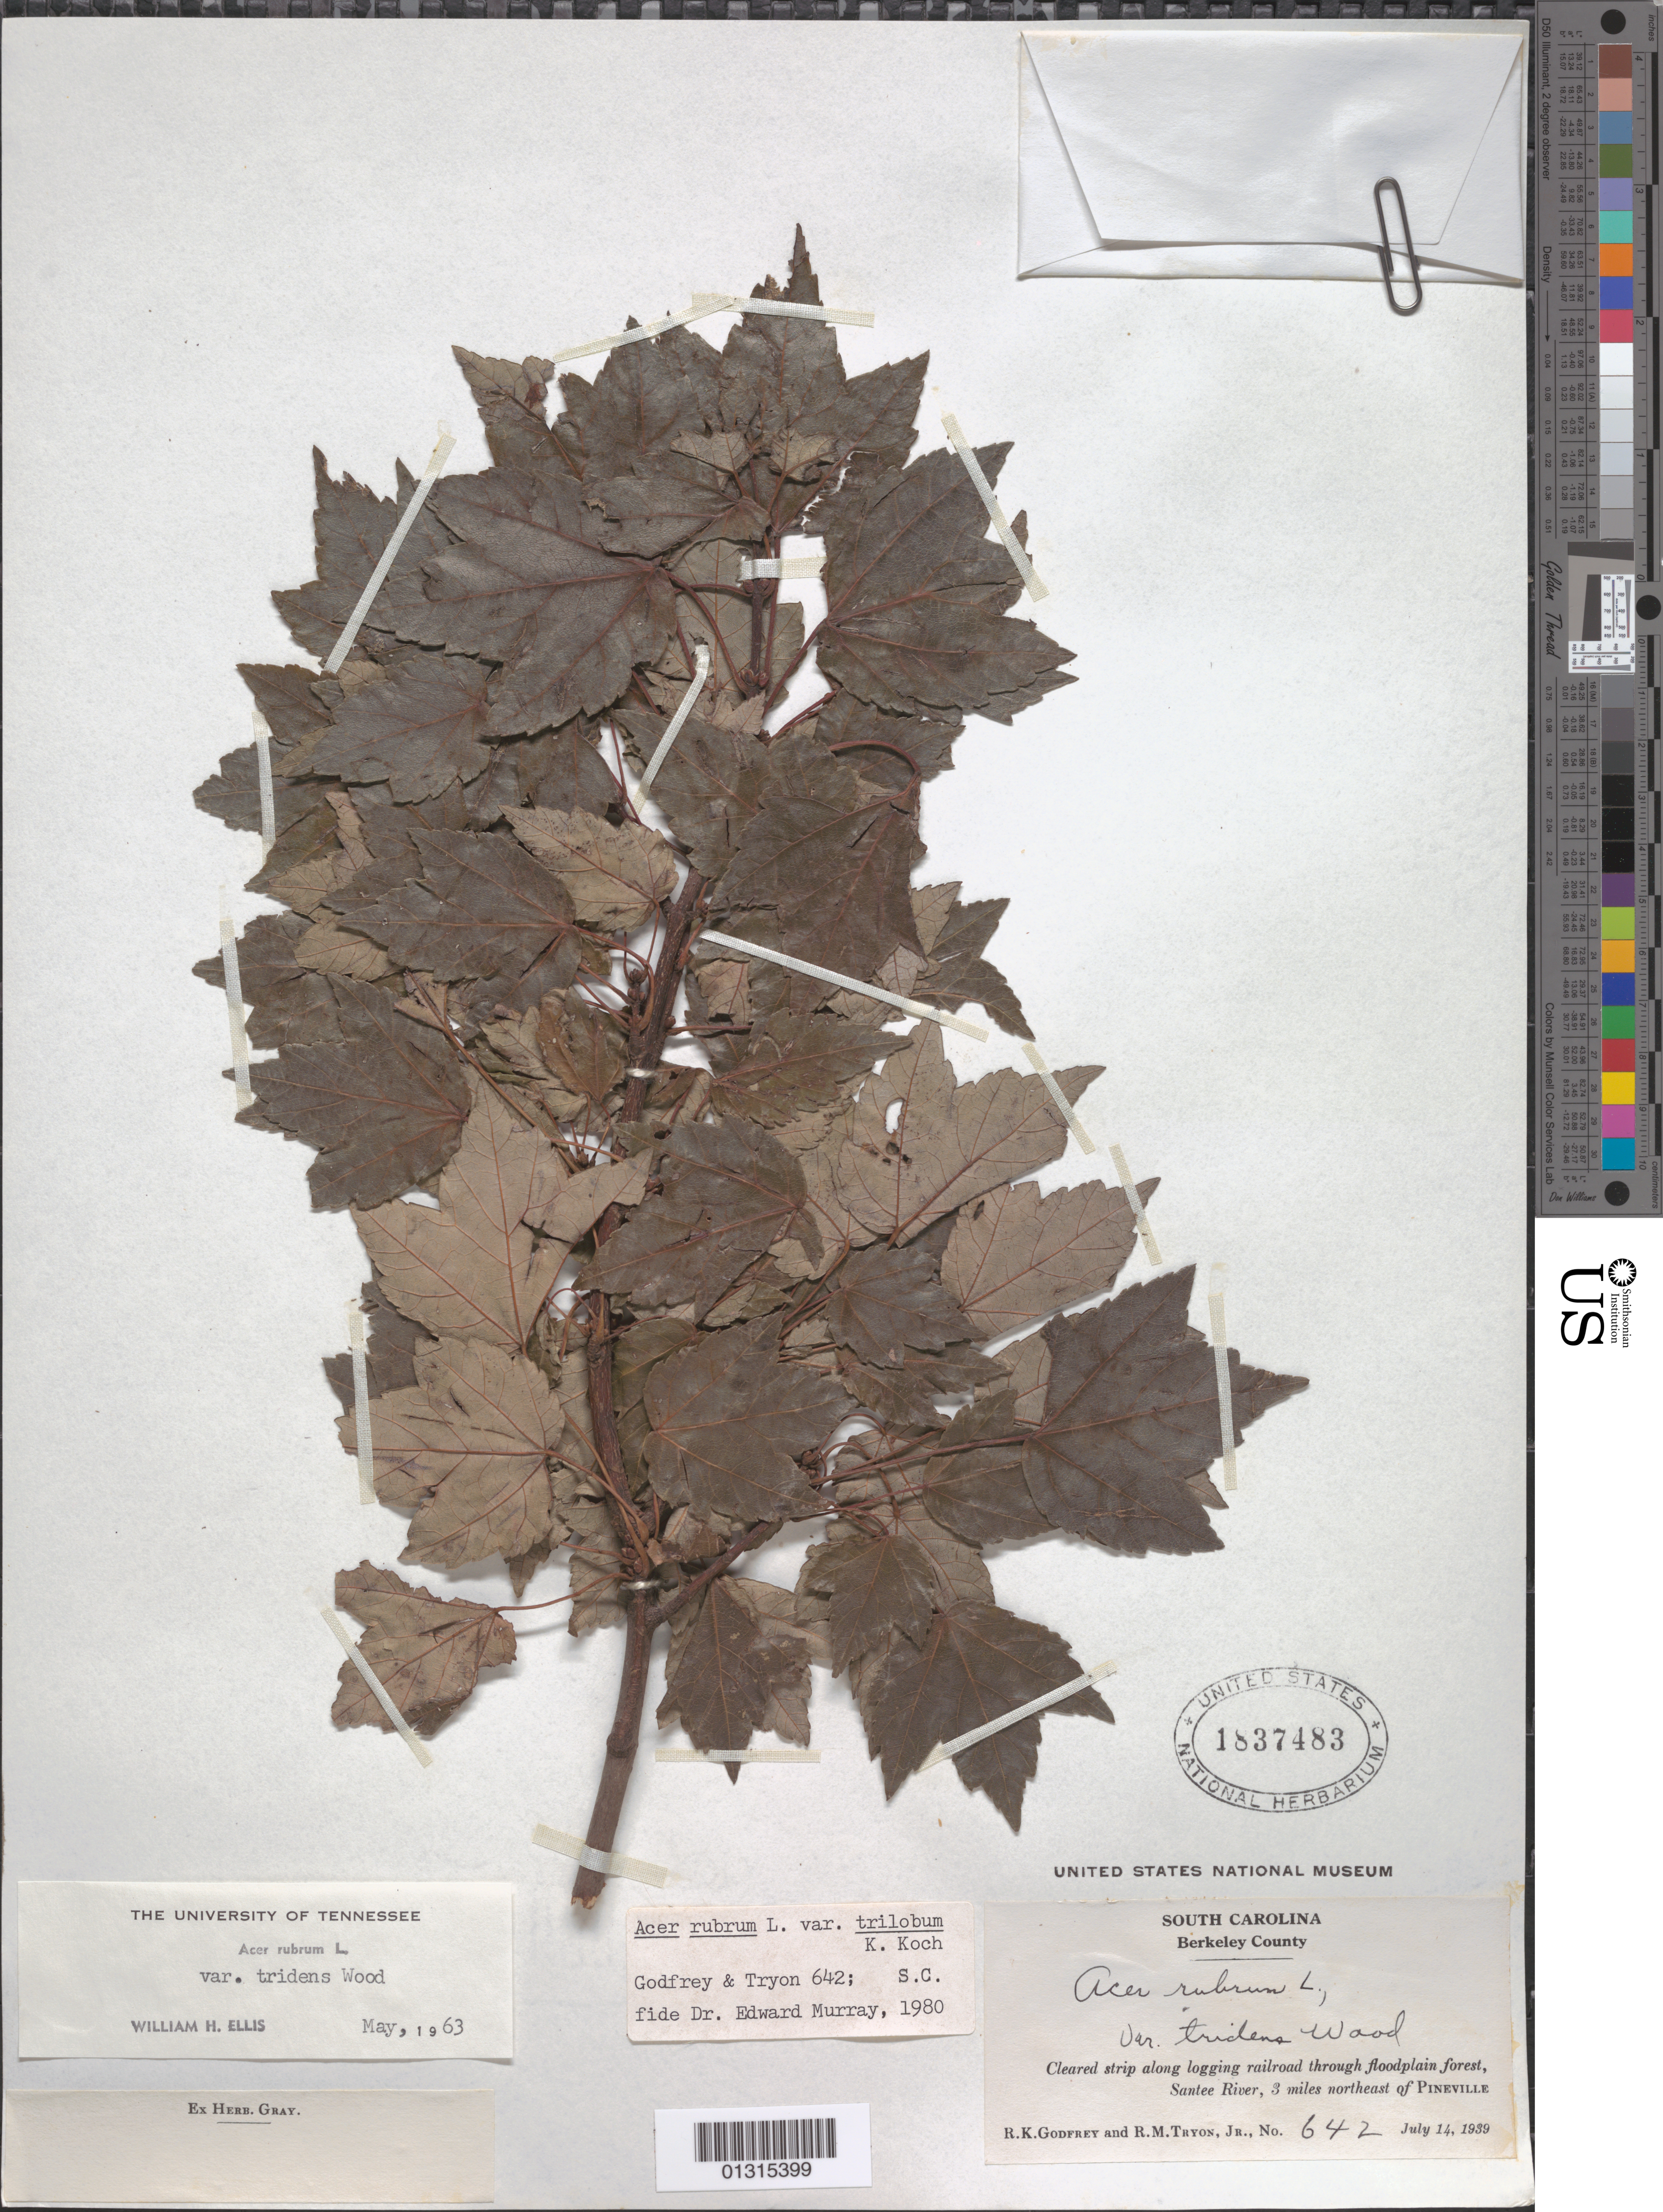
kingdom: Plantae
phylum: Tracheophyta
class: Magnoliopsida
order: Sapindales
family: Sapindaceae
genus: Acer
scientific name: Acer rubrum var. trilobum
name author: K. Koch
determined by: Murray, Edward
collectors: R. K. Godfrey & R. M. Tryon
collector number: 642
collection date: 1939-07-14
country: United States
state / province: South Carolina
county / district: Berkeley County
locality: Berkeley County, Santee river, 3 miles NE of Pineville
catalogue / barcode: US 1837483